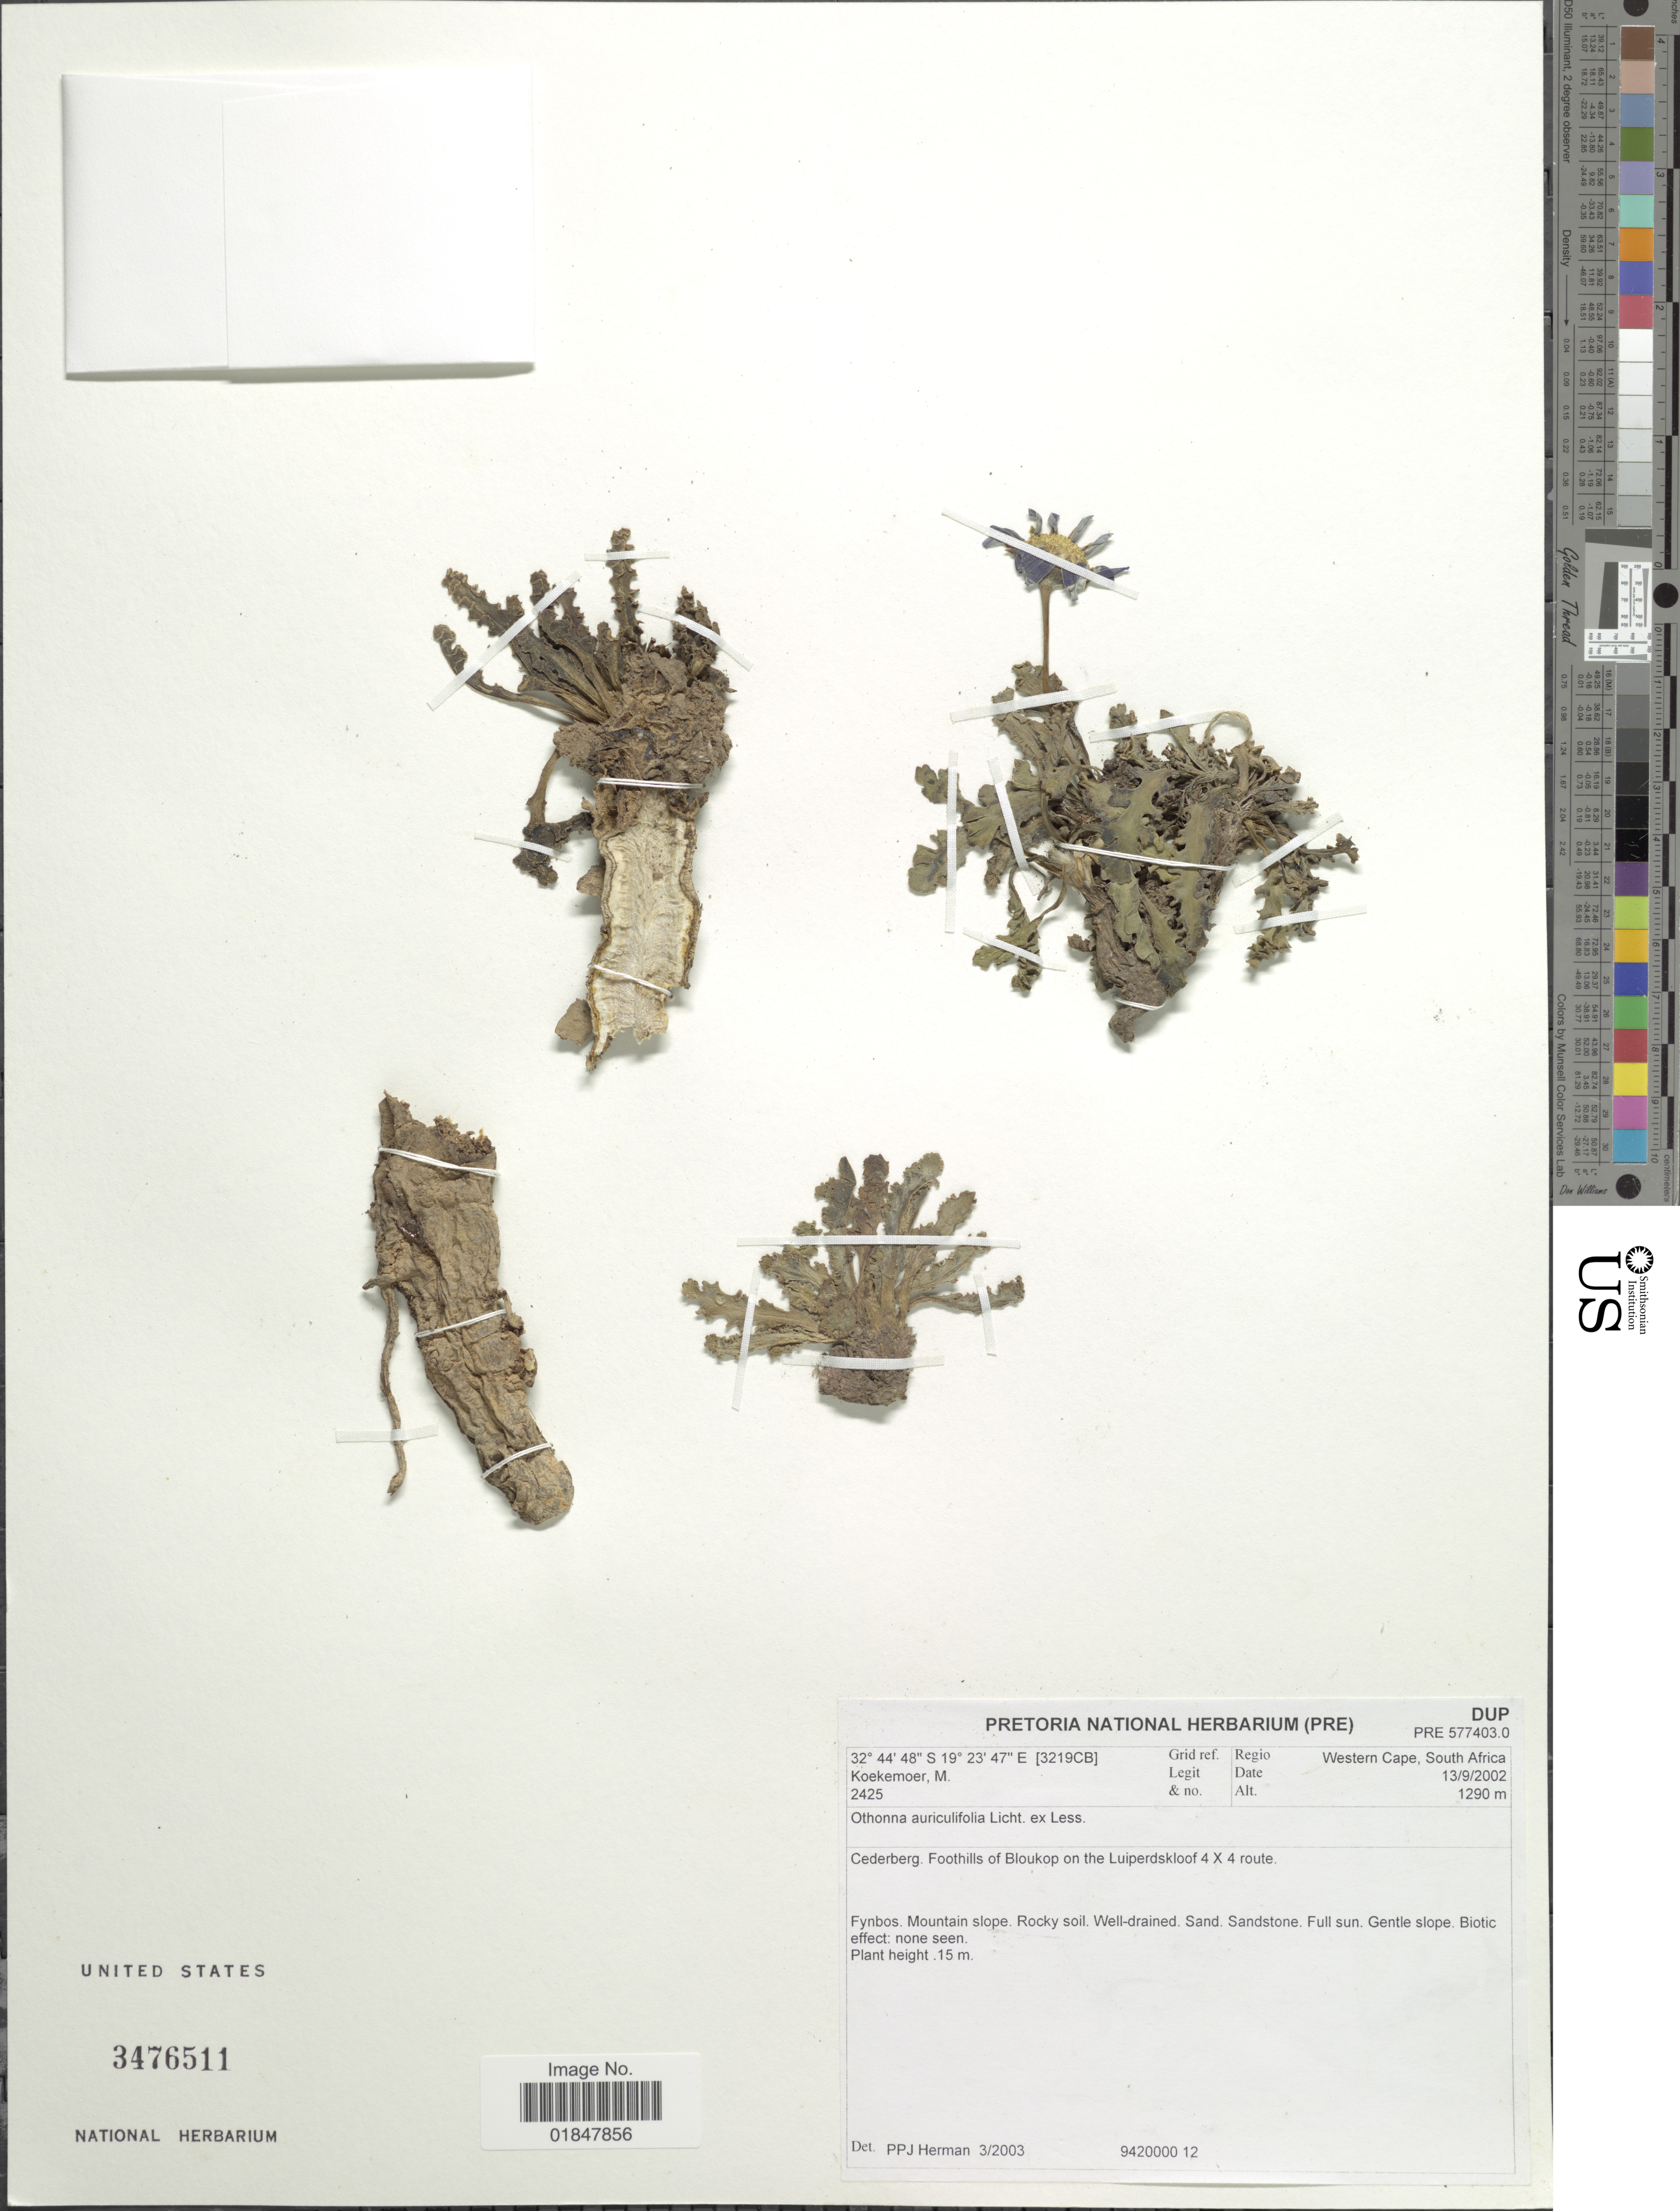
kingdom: Plantae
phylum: Tracheophyta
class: Magnoliopsida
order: Asterales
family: Asteraceae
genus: Othonna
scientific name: Othonna auriculifolia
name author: Licht. ex Less.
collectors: M. Koekemoer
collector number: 2425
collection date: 2002-09-13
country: South Africa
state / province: Western Cape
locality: Cederberg. Foothills of Bloukop on the Luiperdskloof 4x4 route (3219CB)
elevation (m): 1290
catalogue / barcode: US 3476511